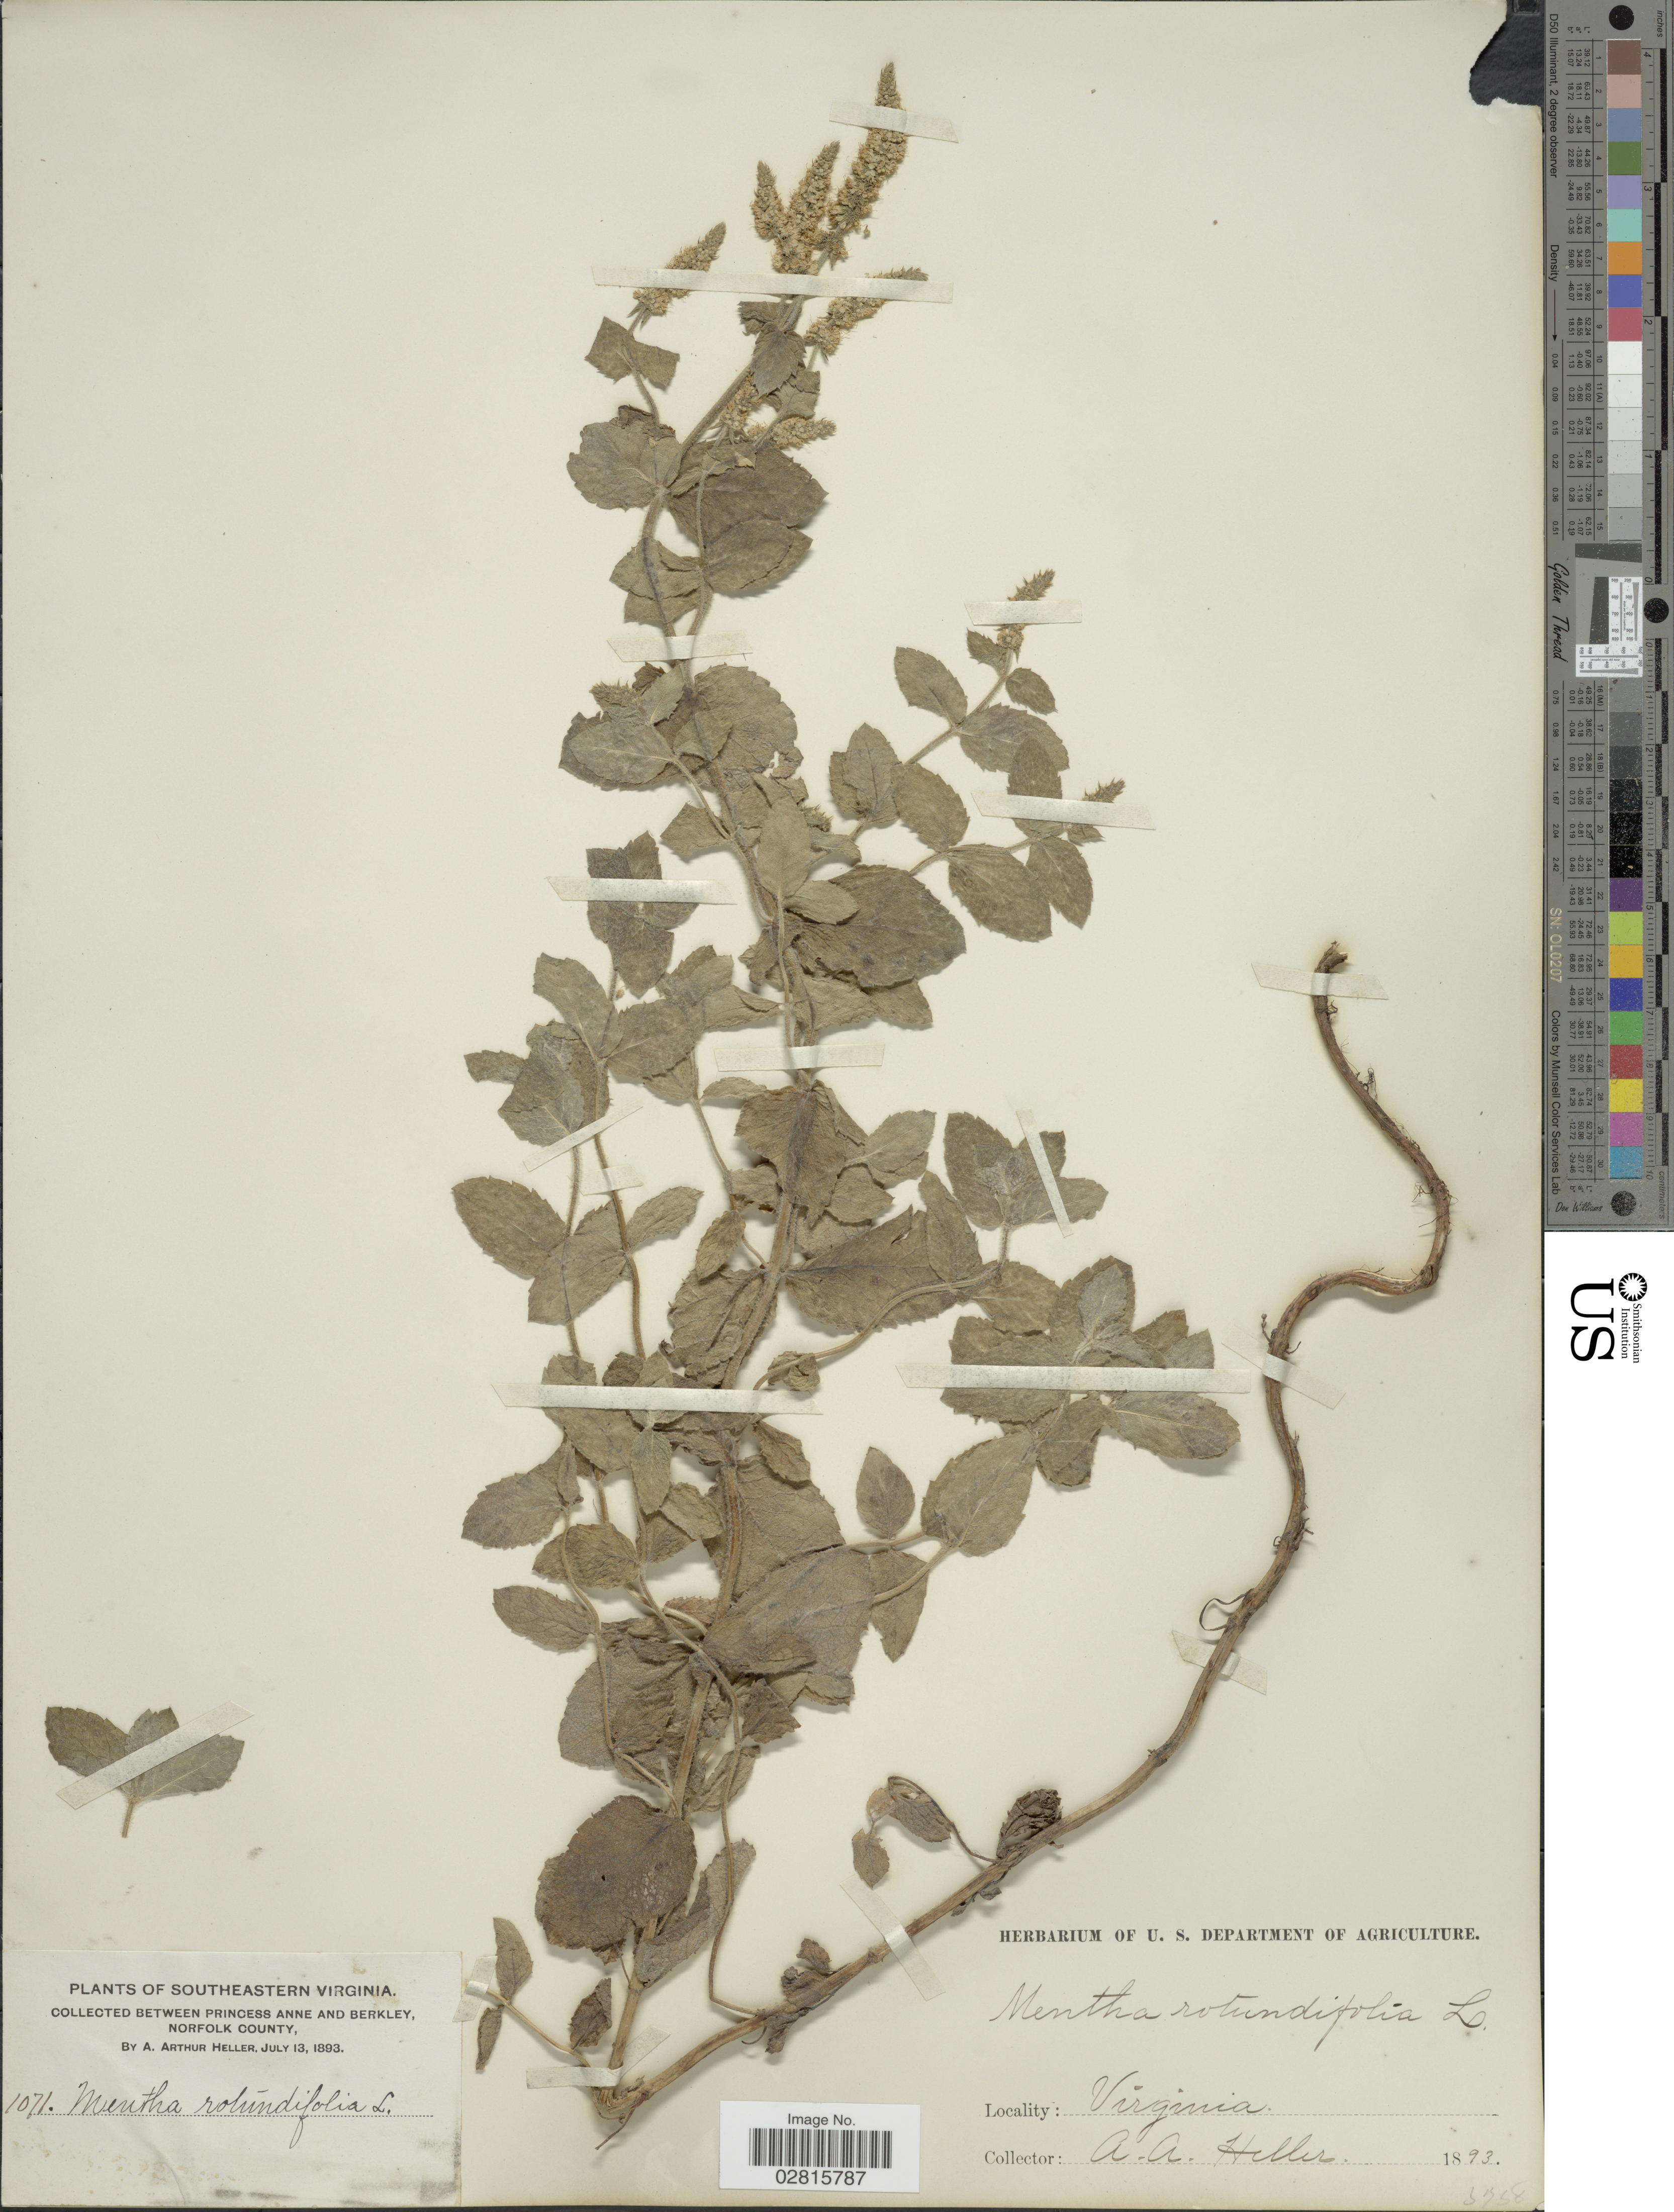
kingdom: Plantae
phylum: Tracheophyta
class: Magnoliopsida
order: Lamiales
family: Lamiaceae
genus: Mentha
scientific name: Mentha rotundifolia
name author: (L.) Huds.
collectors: A. A. Heller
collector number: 1071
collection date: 1893-07-13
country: United States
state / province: Virginia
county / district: City of Norfolk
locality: Southeastern Virginia, between Princess Anne and Berkley, Norfolk County.